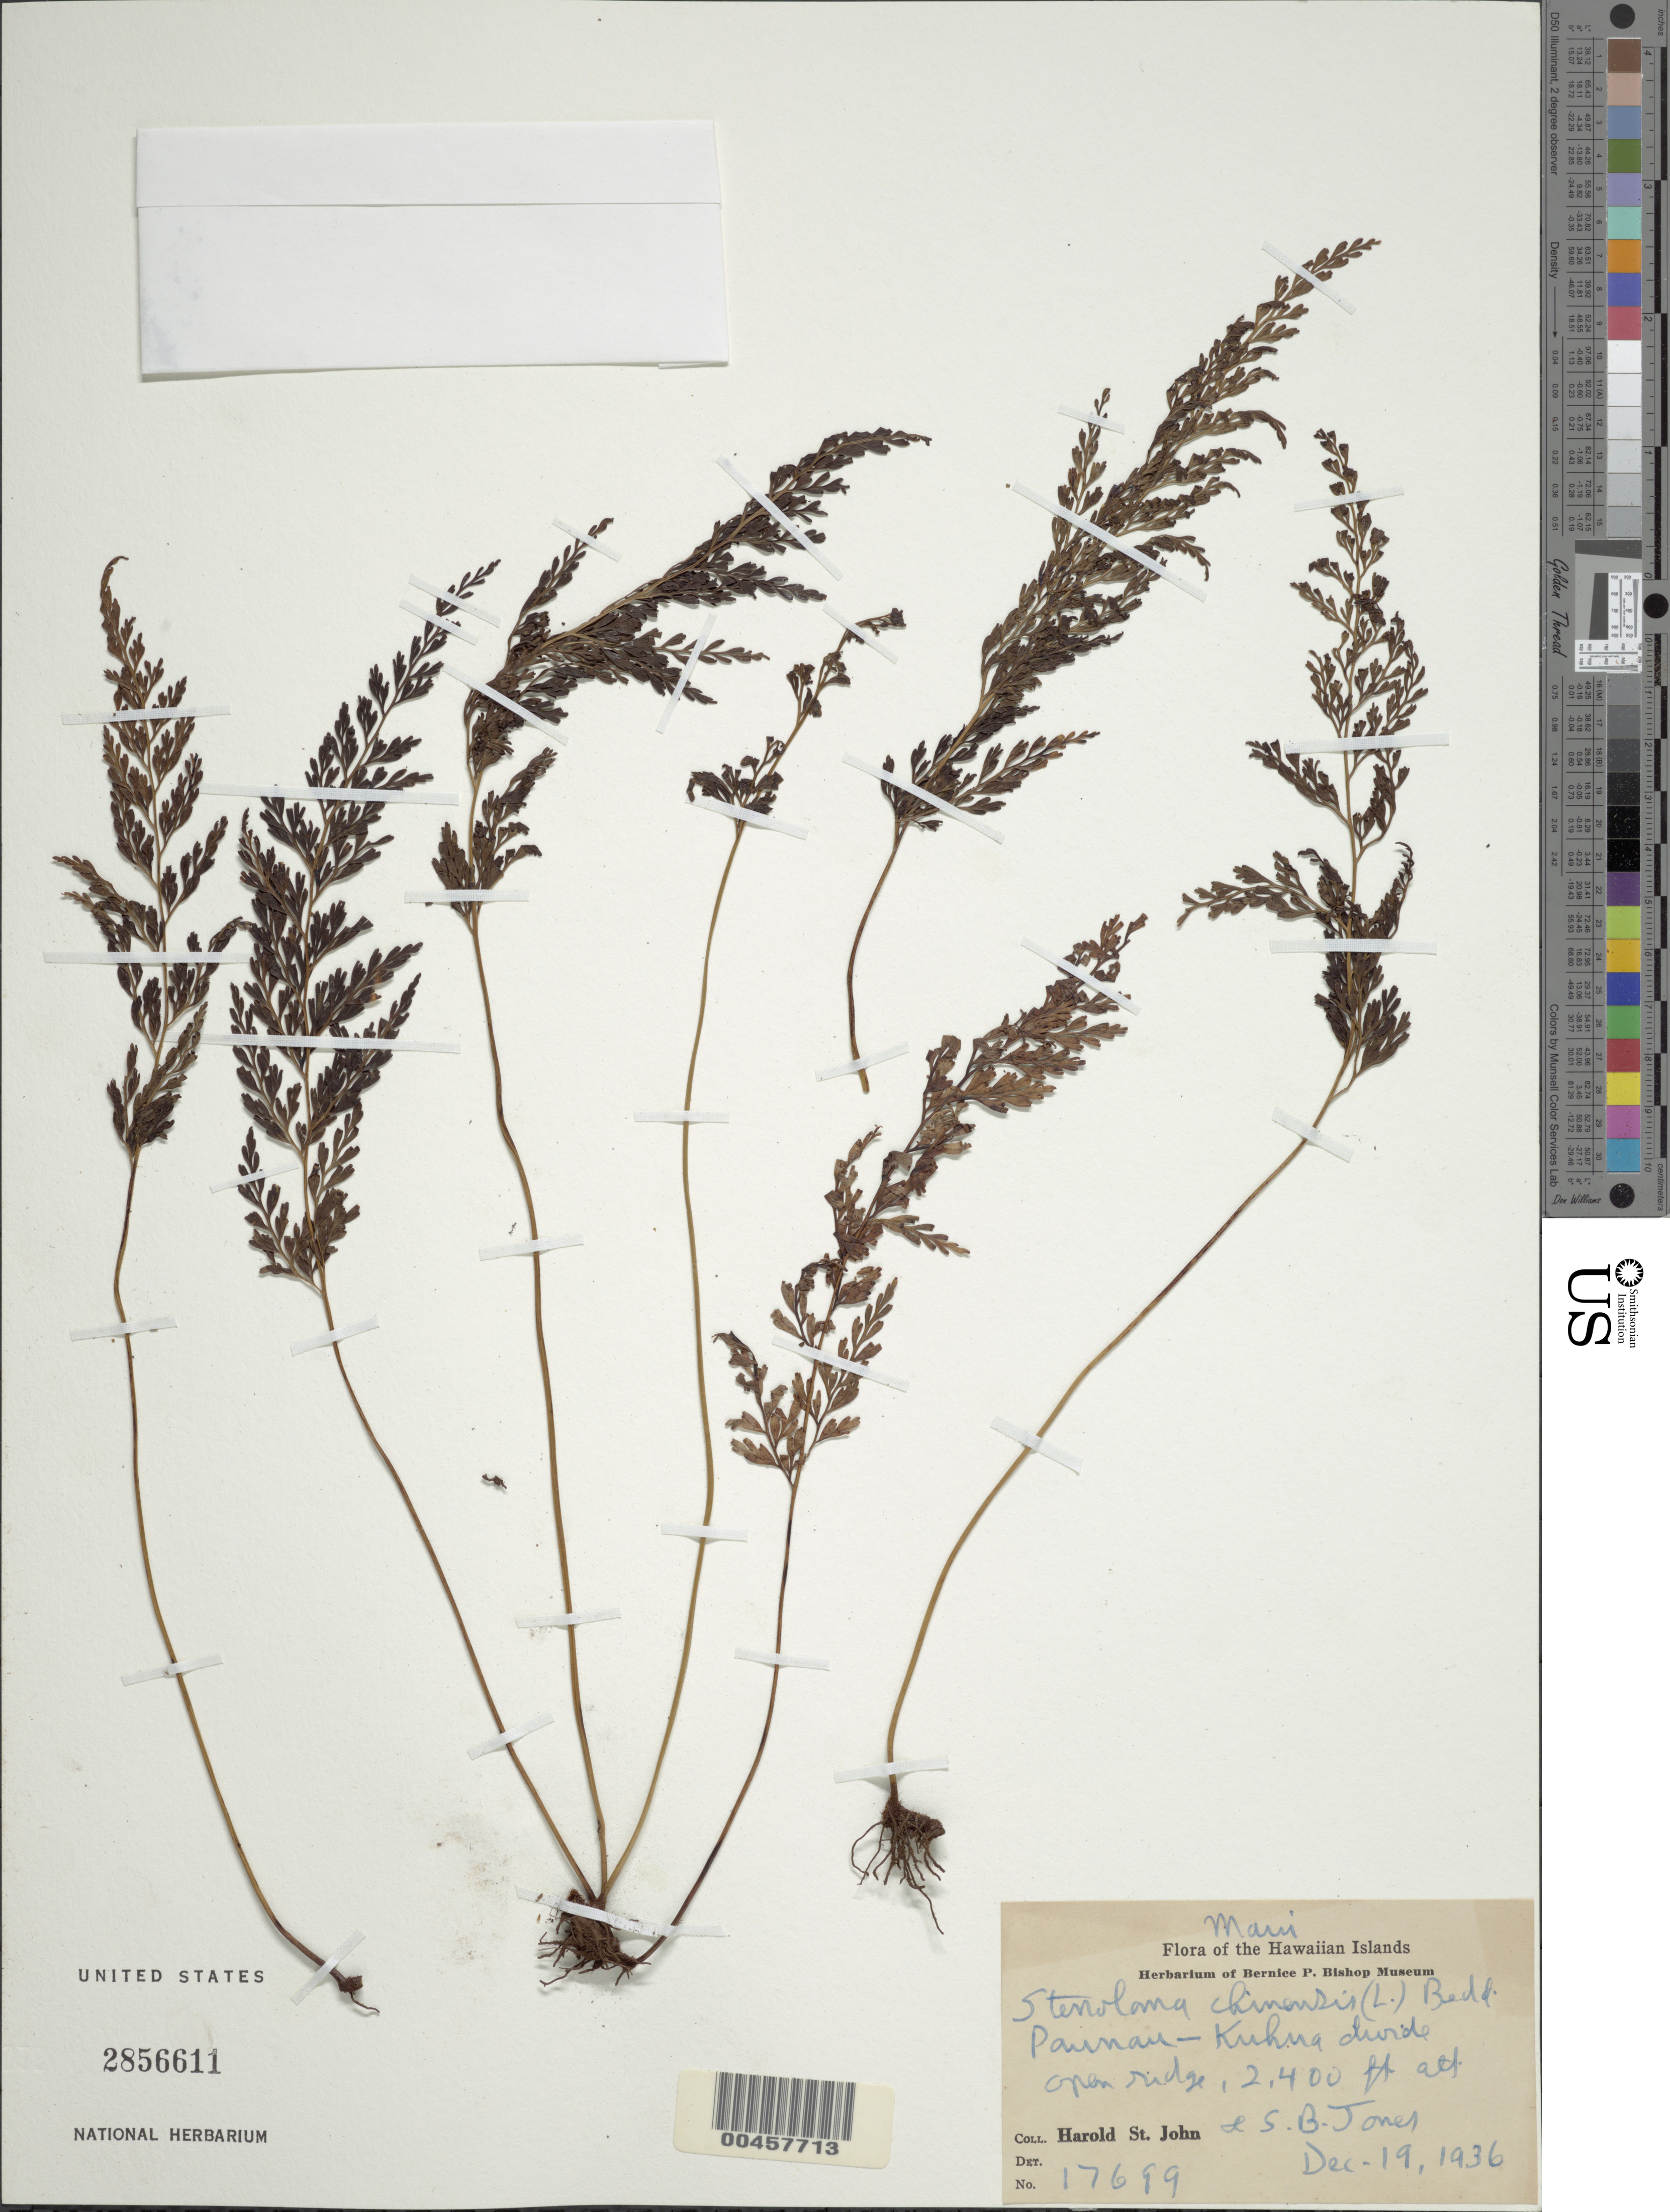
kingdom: Plantae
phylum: Tracheophyta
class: Polypodiopsida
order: Polypodiales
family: Lindsaeaceae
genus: Sphenomeris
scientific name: Sphenomeris chinensis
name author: (L.) Maxon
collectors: H. St. John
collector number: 17699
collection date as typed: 19 Dec 1936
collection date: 1936-12-19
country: United States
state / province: Hawaii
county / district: Maui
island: Maui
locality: Paunau-Kuhua divide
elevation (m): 732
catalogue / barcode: US 2856611